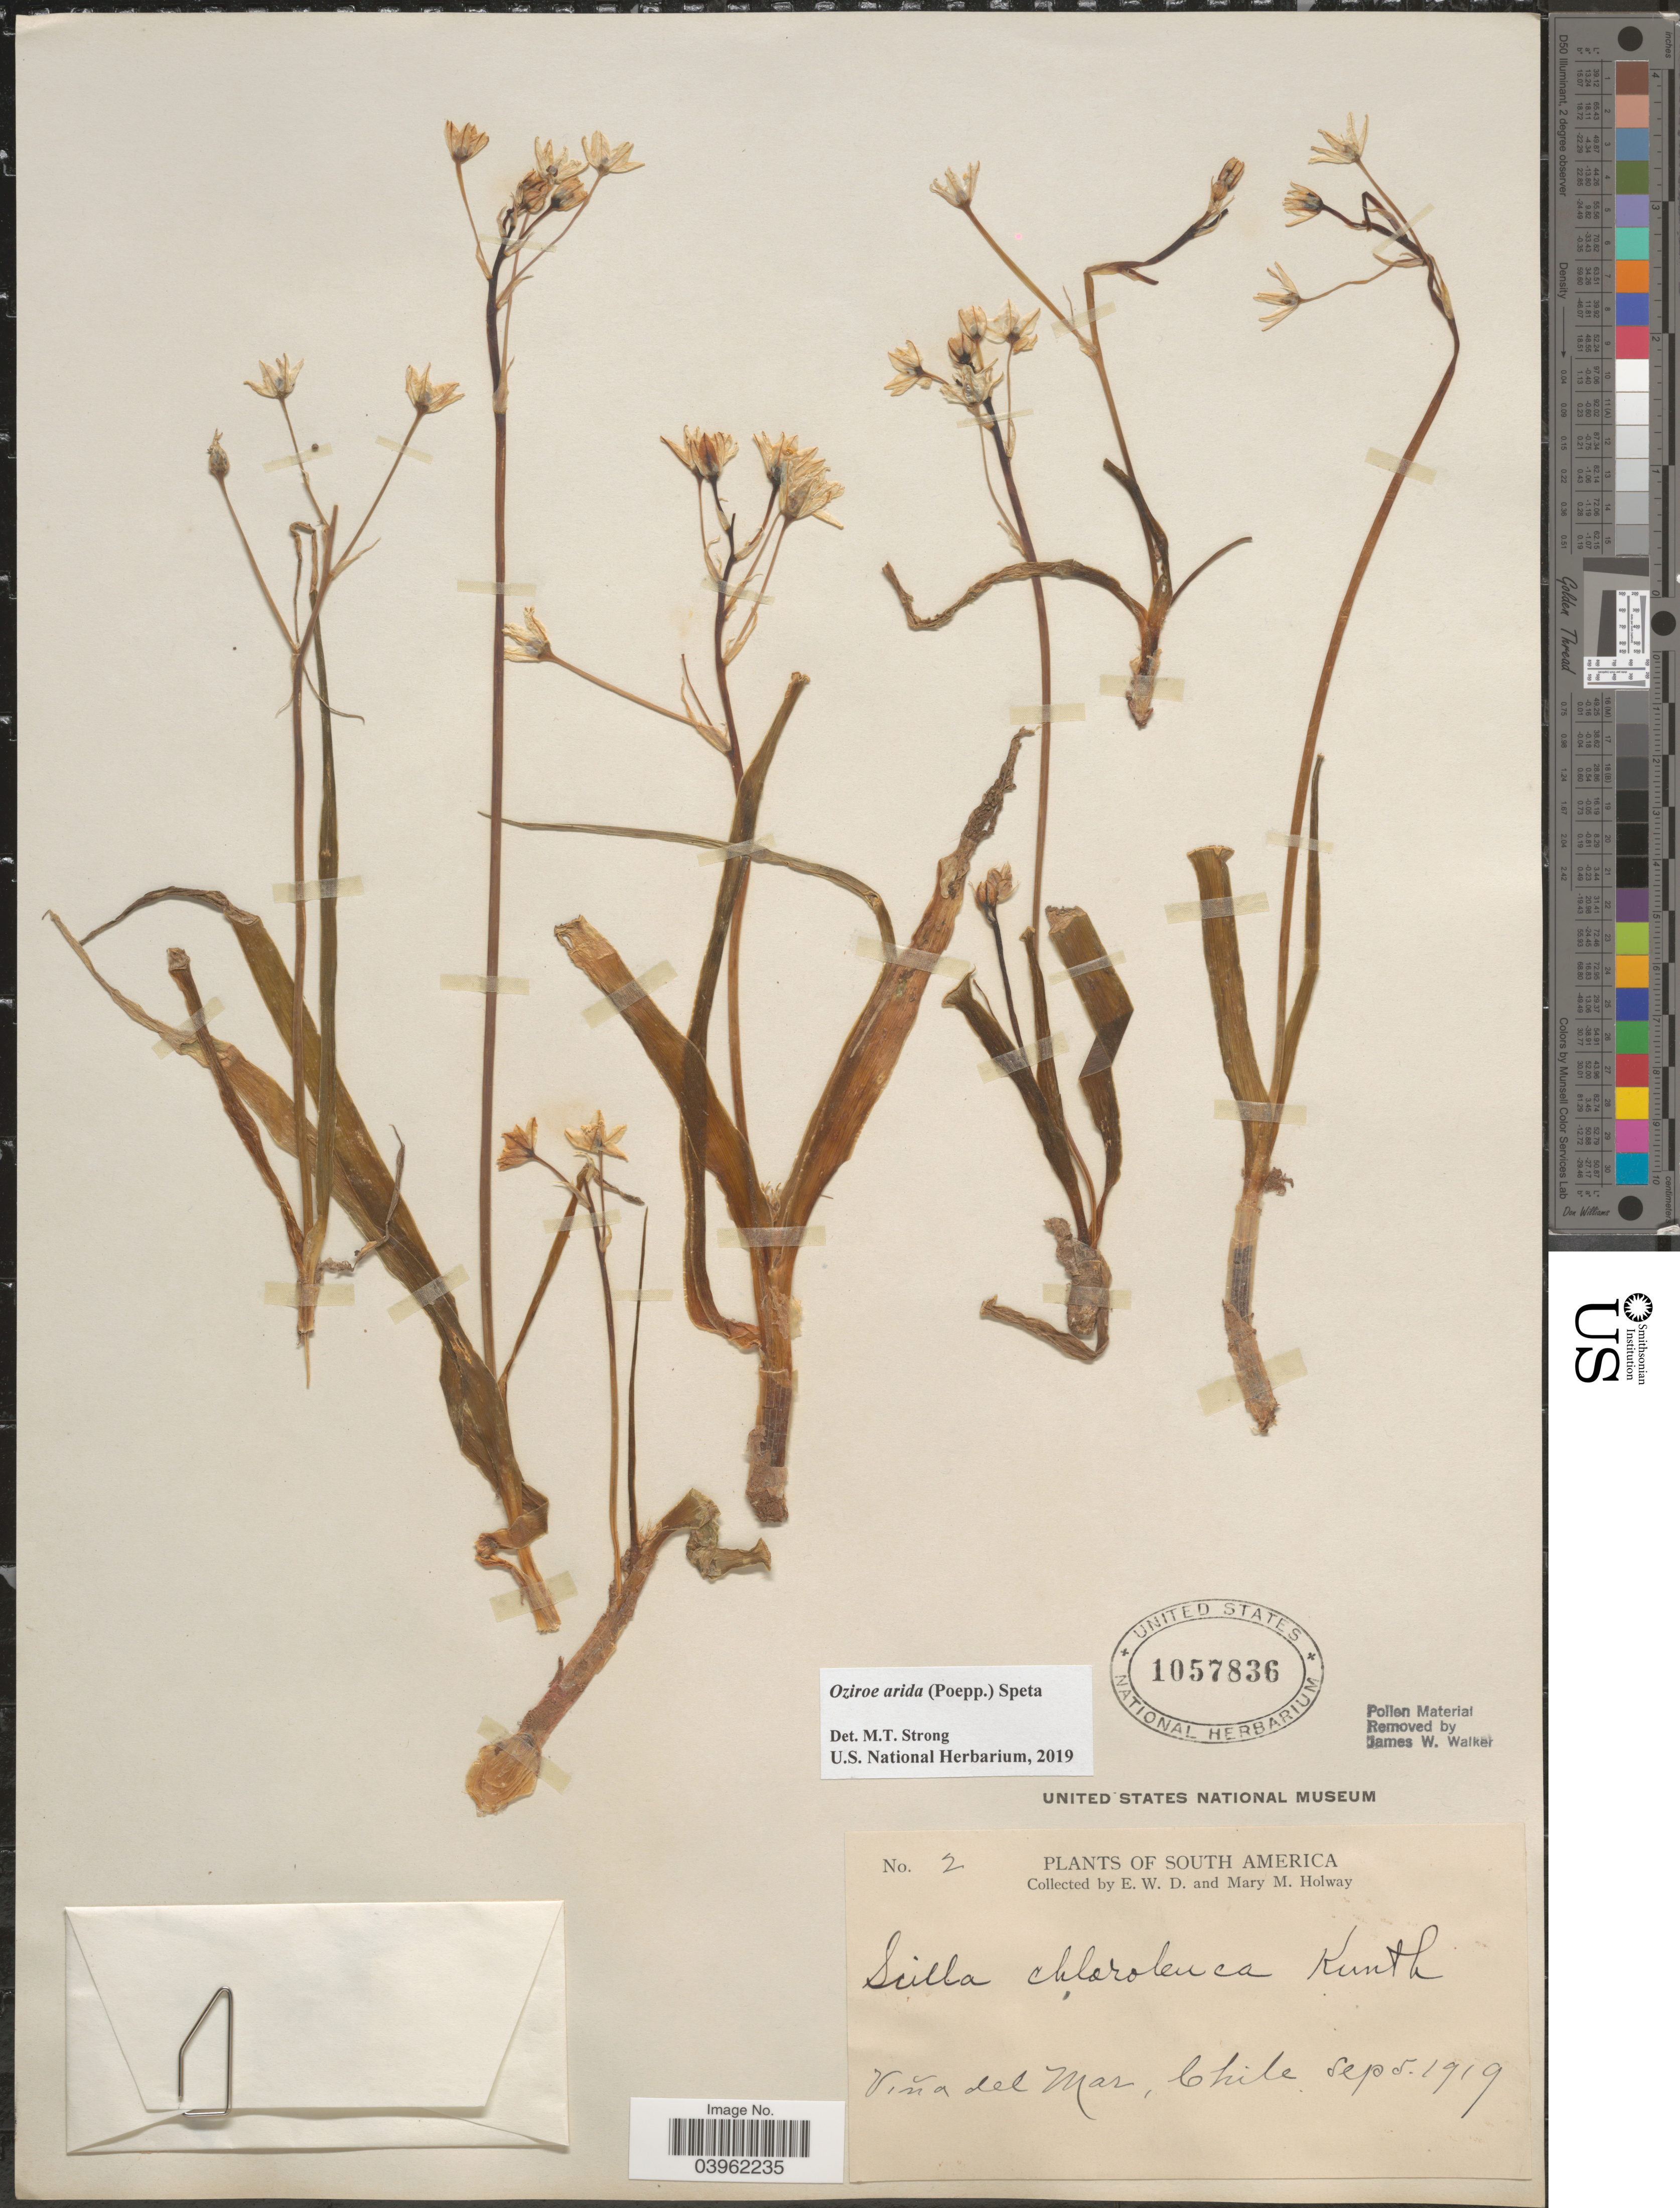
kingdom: Plantae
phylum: Tracheophyta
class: Liliopsida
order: Asparagales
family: Asparagaceae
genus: Oziroe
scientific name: Oziroë arida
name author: (Poepp.) Speta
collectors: E. W. D. Holway & M. M. Holway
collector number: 2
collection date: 1919-09-05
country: Chile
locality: Viña del Mar.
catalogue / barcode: US 1057836